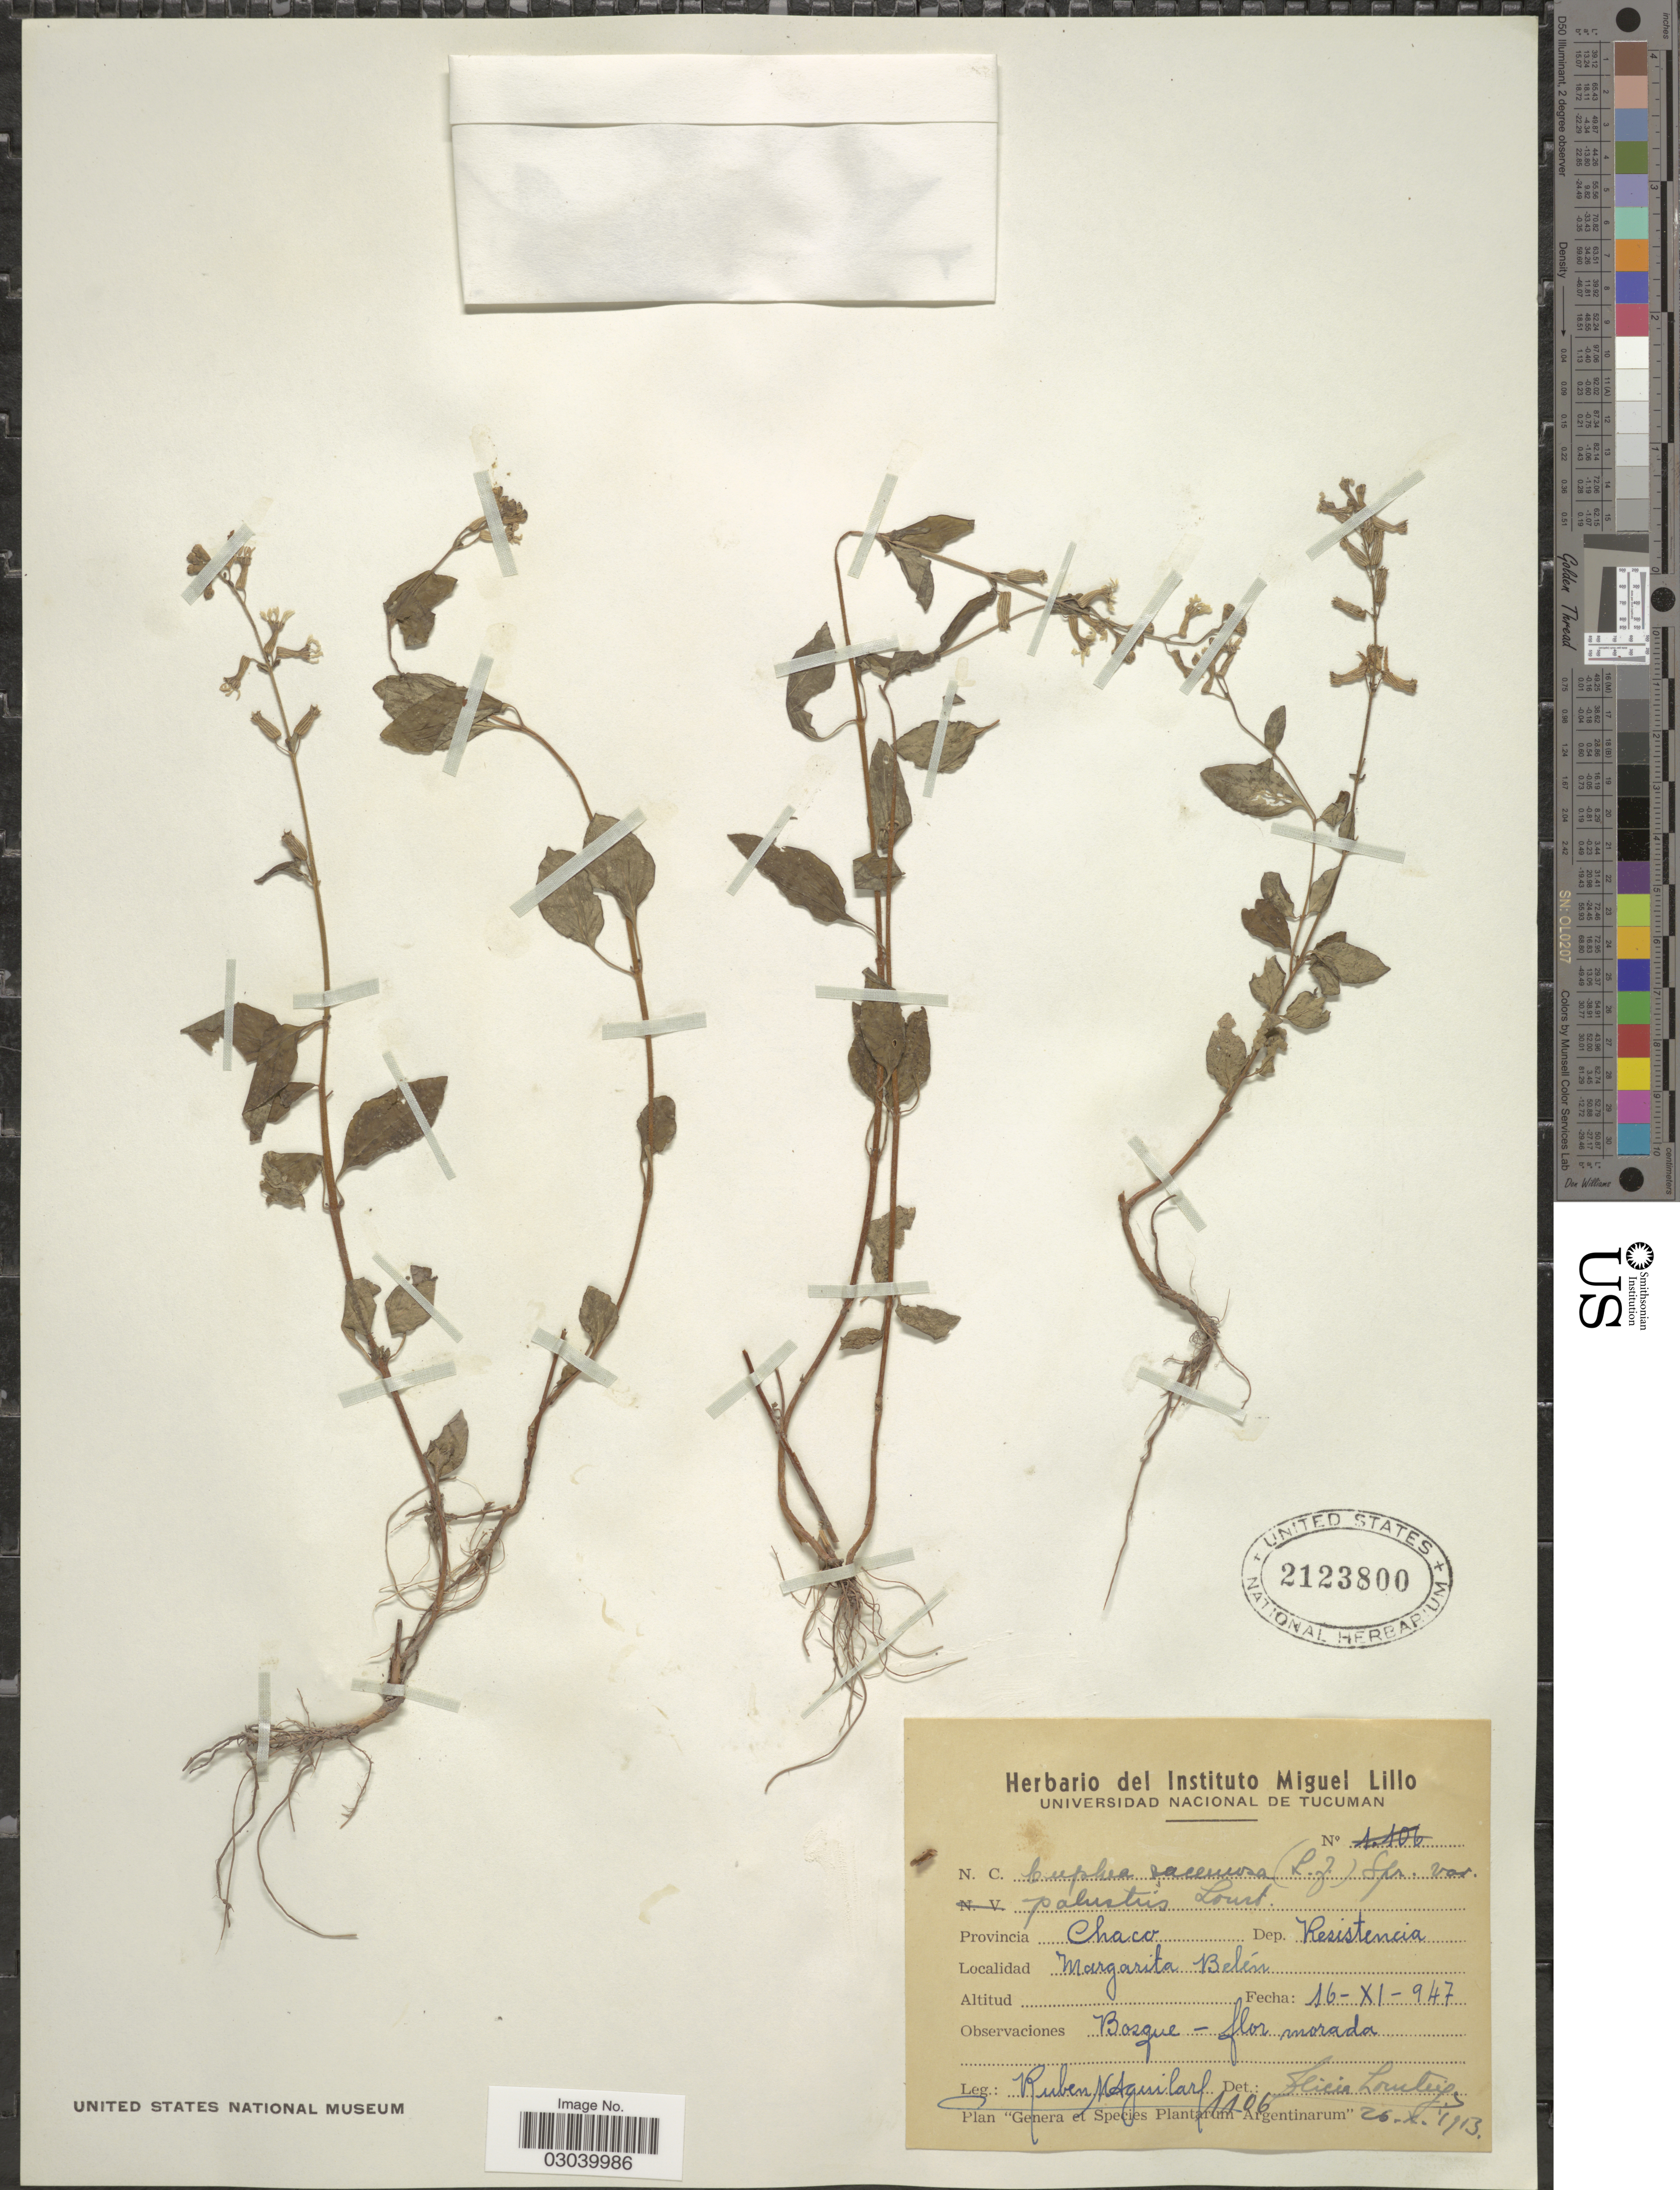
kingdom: Plantae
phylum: Tracheophyta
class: Magnoliopsida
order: Myrtales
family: Lythraceae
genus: Cuphea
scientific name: Cuphea racemosa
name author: (L. f.) Spreng.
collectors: R. Aguilar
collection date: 1947-11-16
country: Argentina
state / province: Chaco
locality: Dep. Resistencia, Margarita Belén.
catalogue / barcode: US 2123800